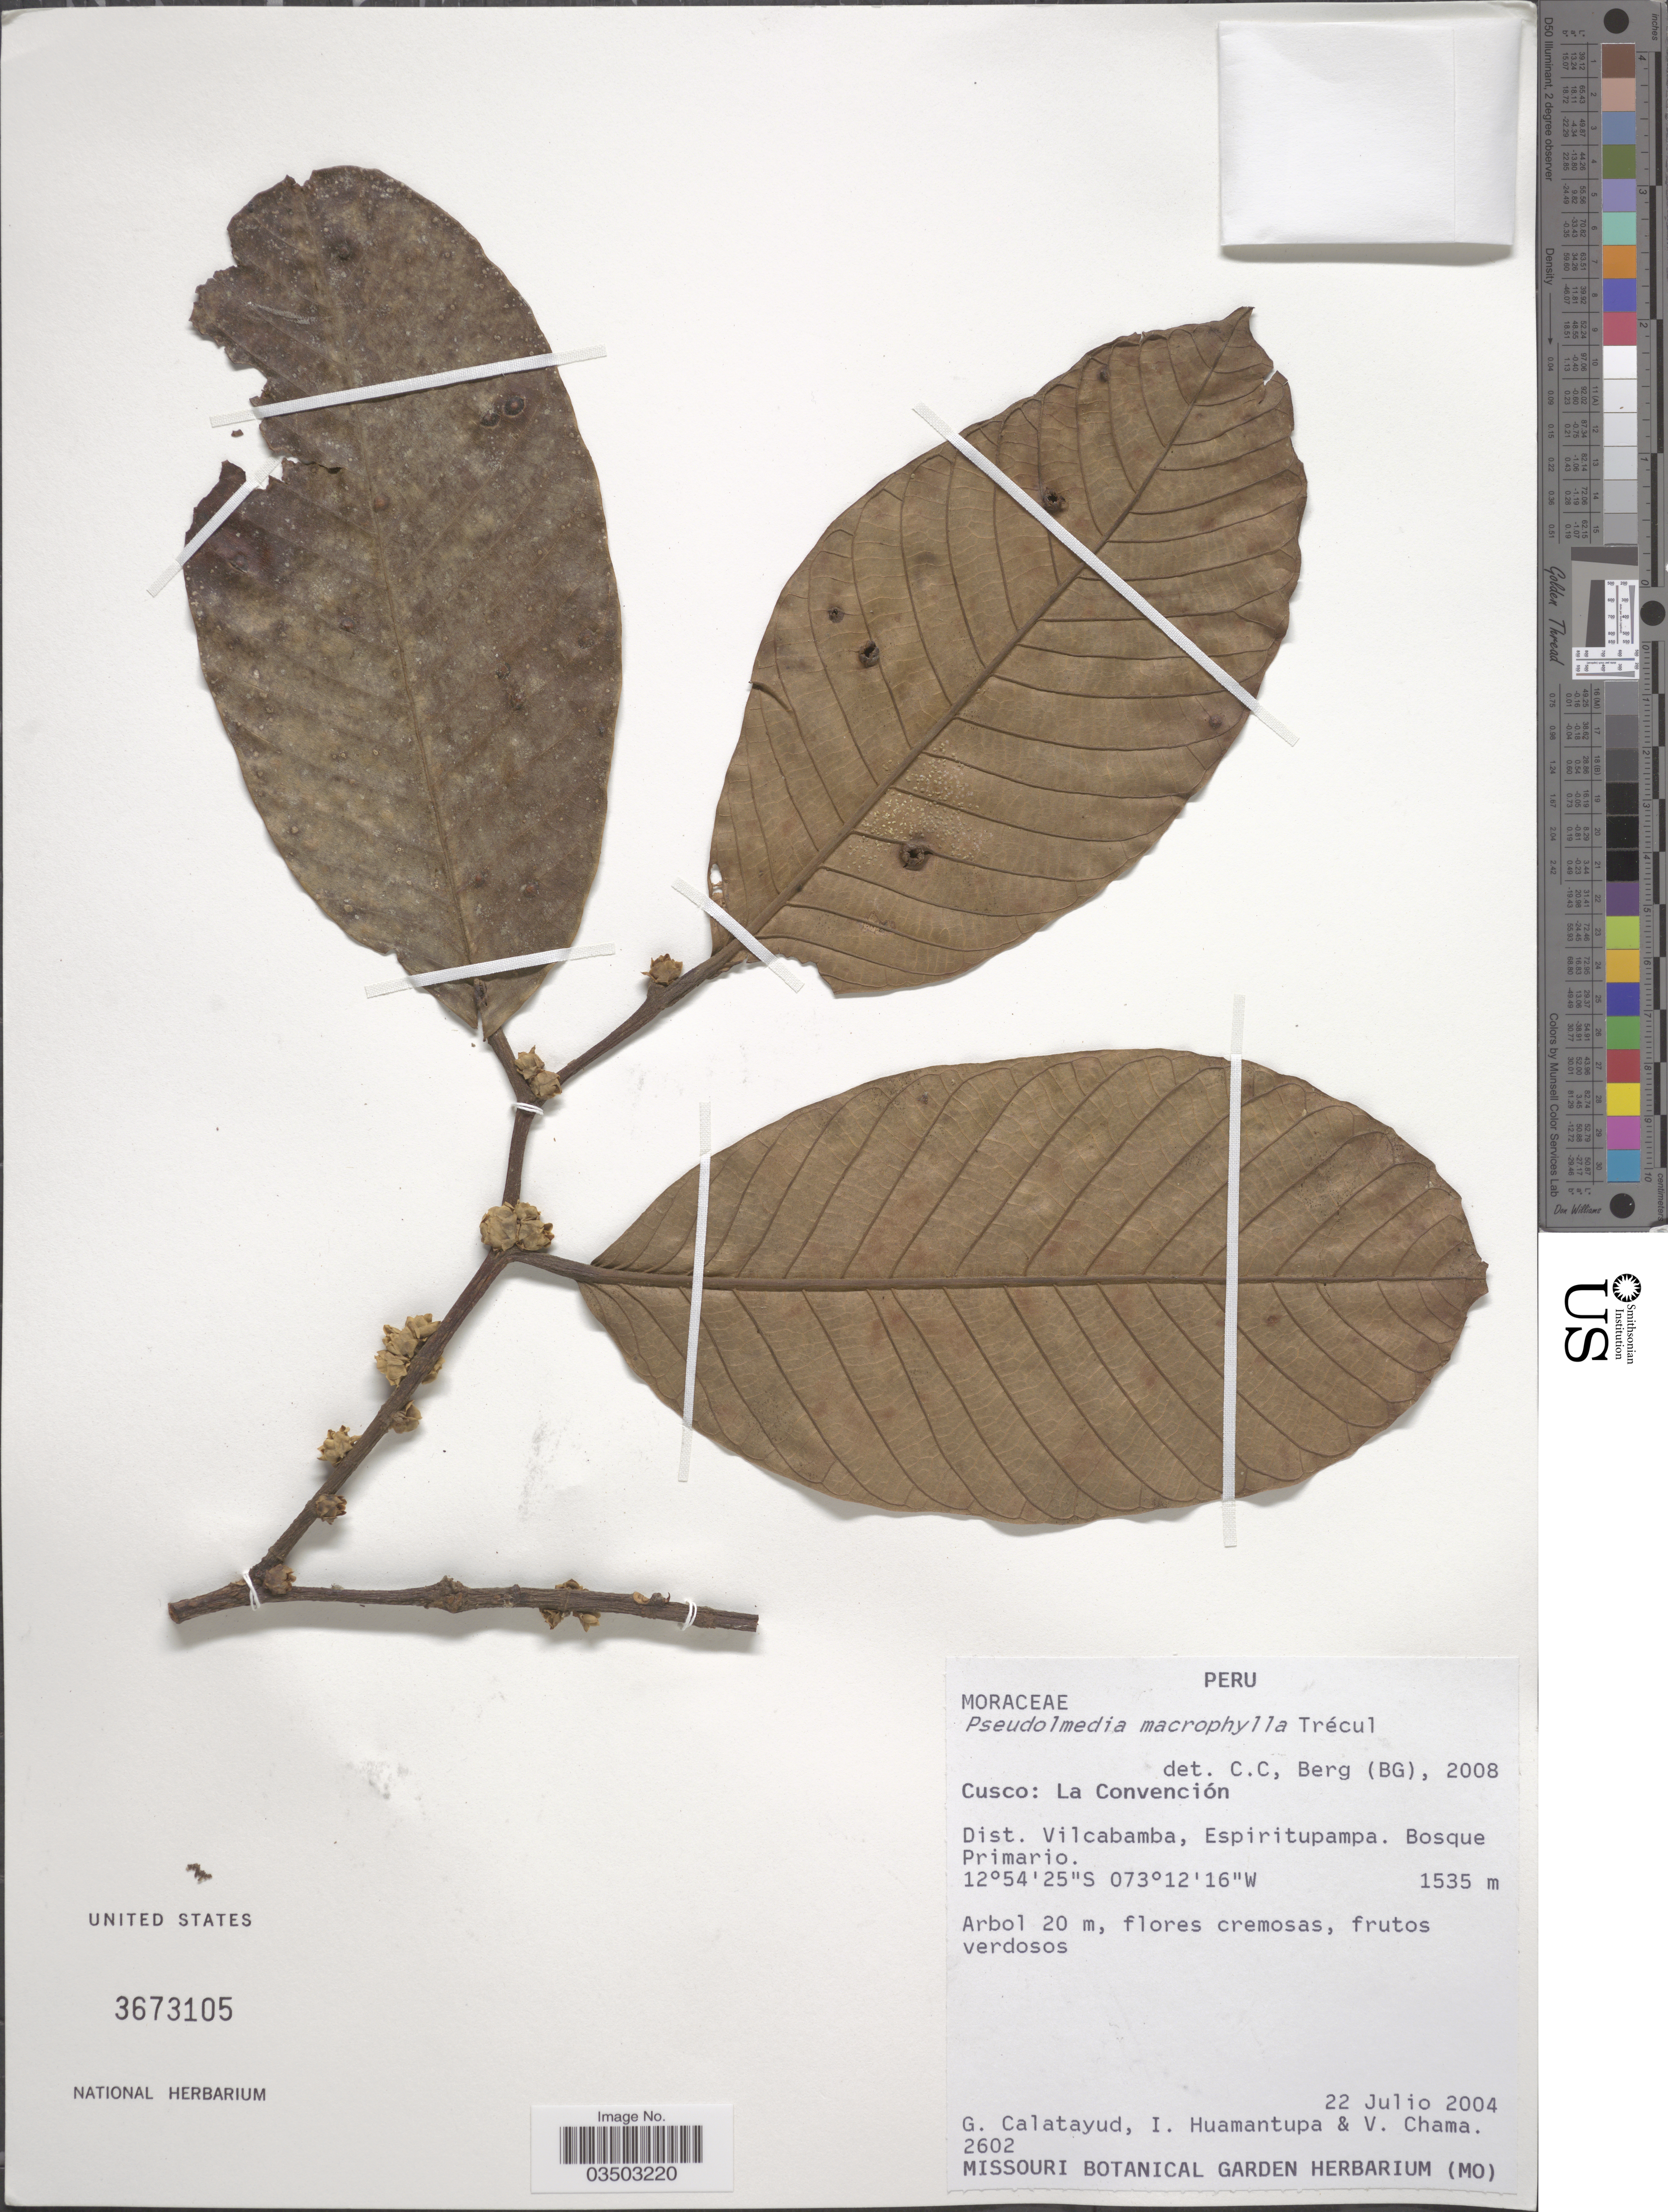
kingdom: Plantae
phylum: Tracheophyta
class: Magnoliopsida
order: Rosales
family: Moraceae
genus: Pseudolmedia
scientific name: Pseudolmedia macrophylla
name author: Trécul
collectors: M. Catalán H., I. Huamantupa & V. Chama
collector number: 2602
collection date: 2004-07-22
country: Peru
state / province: Cusco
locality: La Convención. Dist. Vilcabamba, Espiritupampa.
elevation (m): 1535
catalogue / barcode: US 3673105